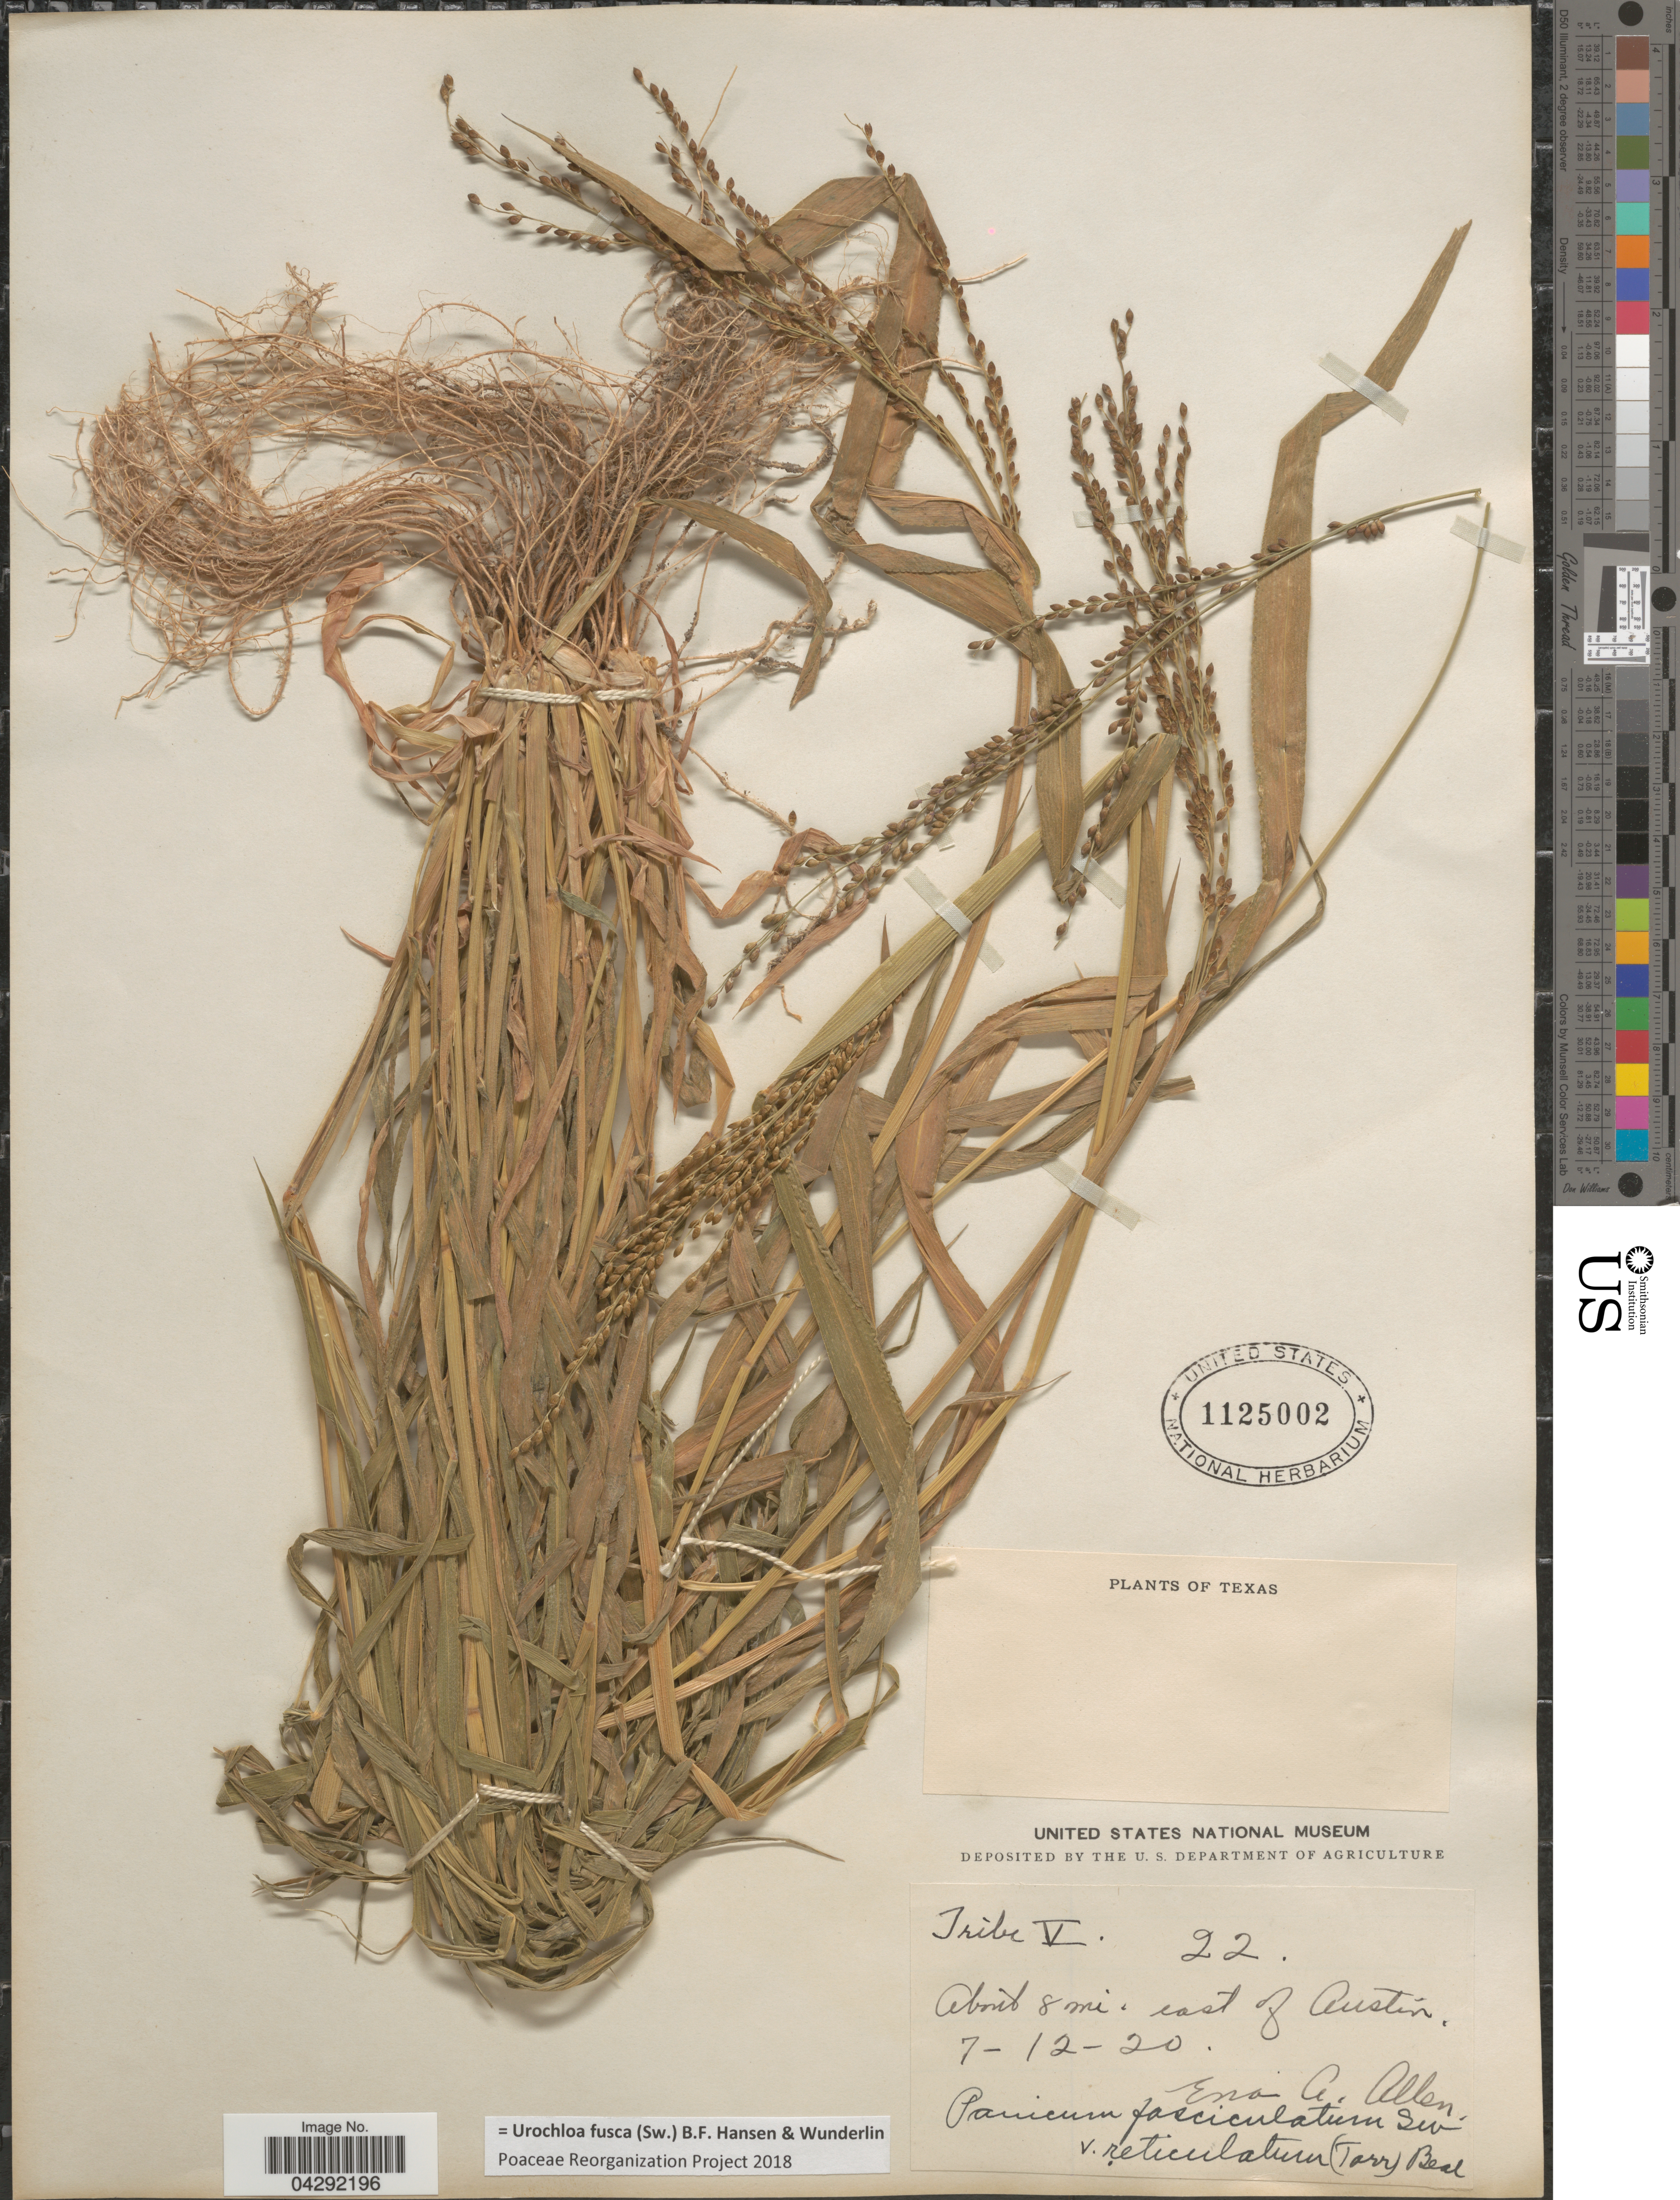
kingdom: Plantae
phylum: Tracheophyta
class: Liliopsida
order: Poales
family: Poaceae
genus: Urochloa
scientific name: Urochloa fusca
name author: (Sw.) B.F. Hansen & Wunderlin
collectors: E. A. Allen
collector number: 22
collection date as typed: Transcribed d/m/y: 12/7/20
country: United States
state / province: Texas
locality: Tribe V. About 8 mi. east of Austin.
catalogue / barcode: US 1125002